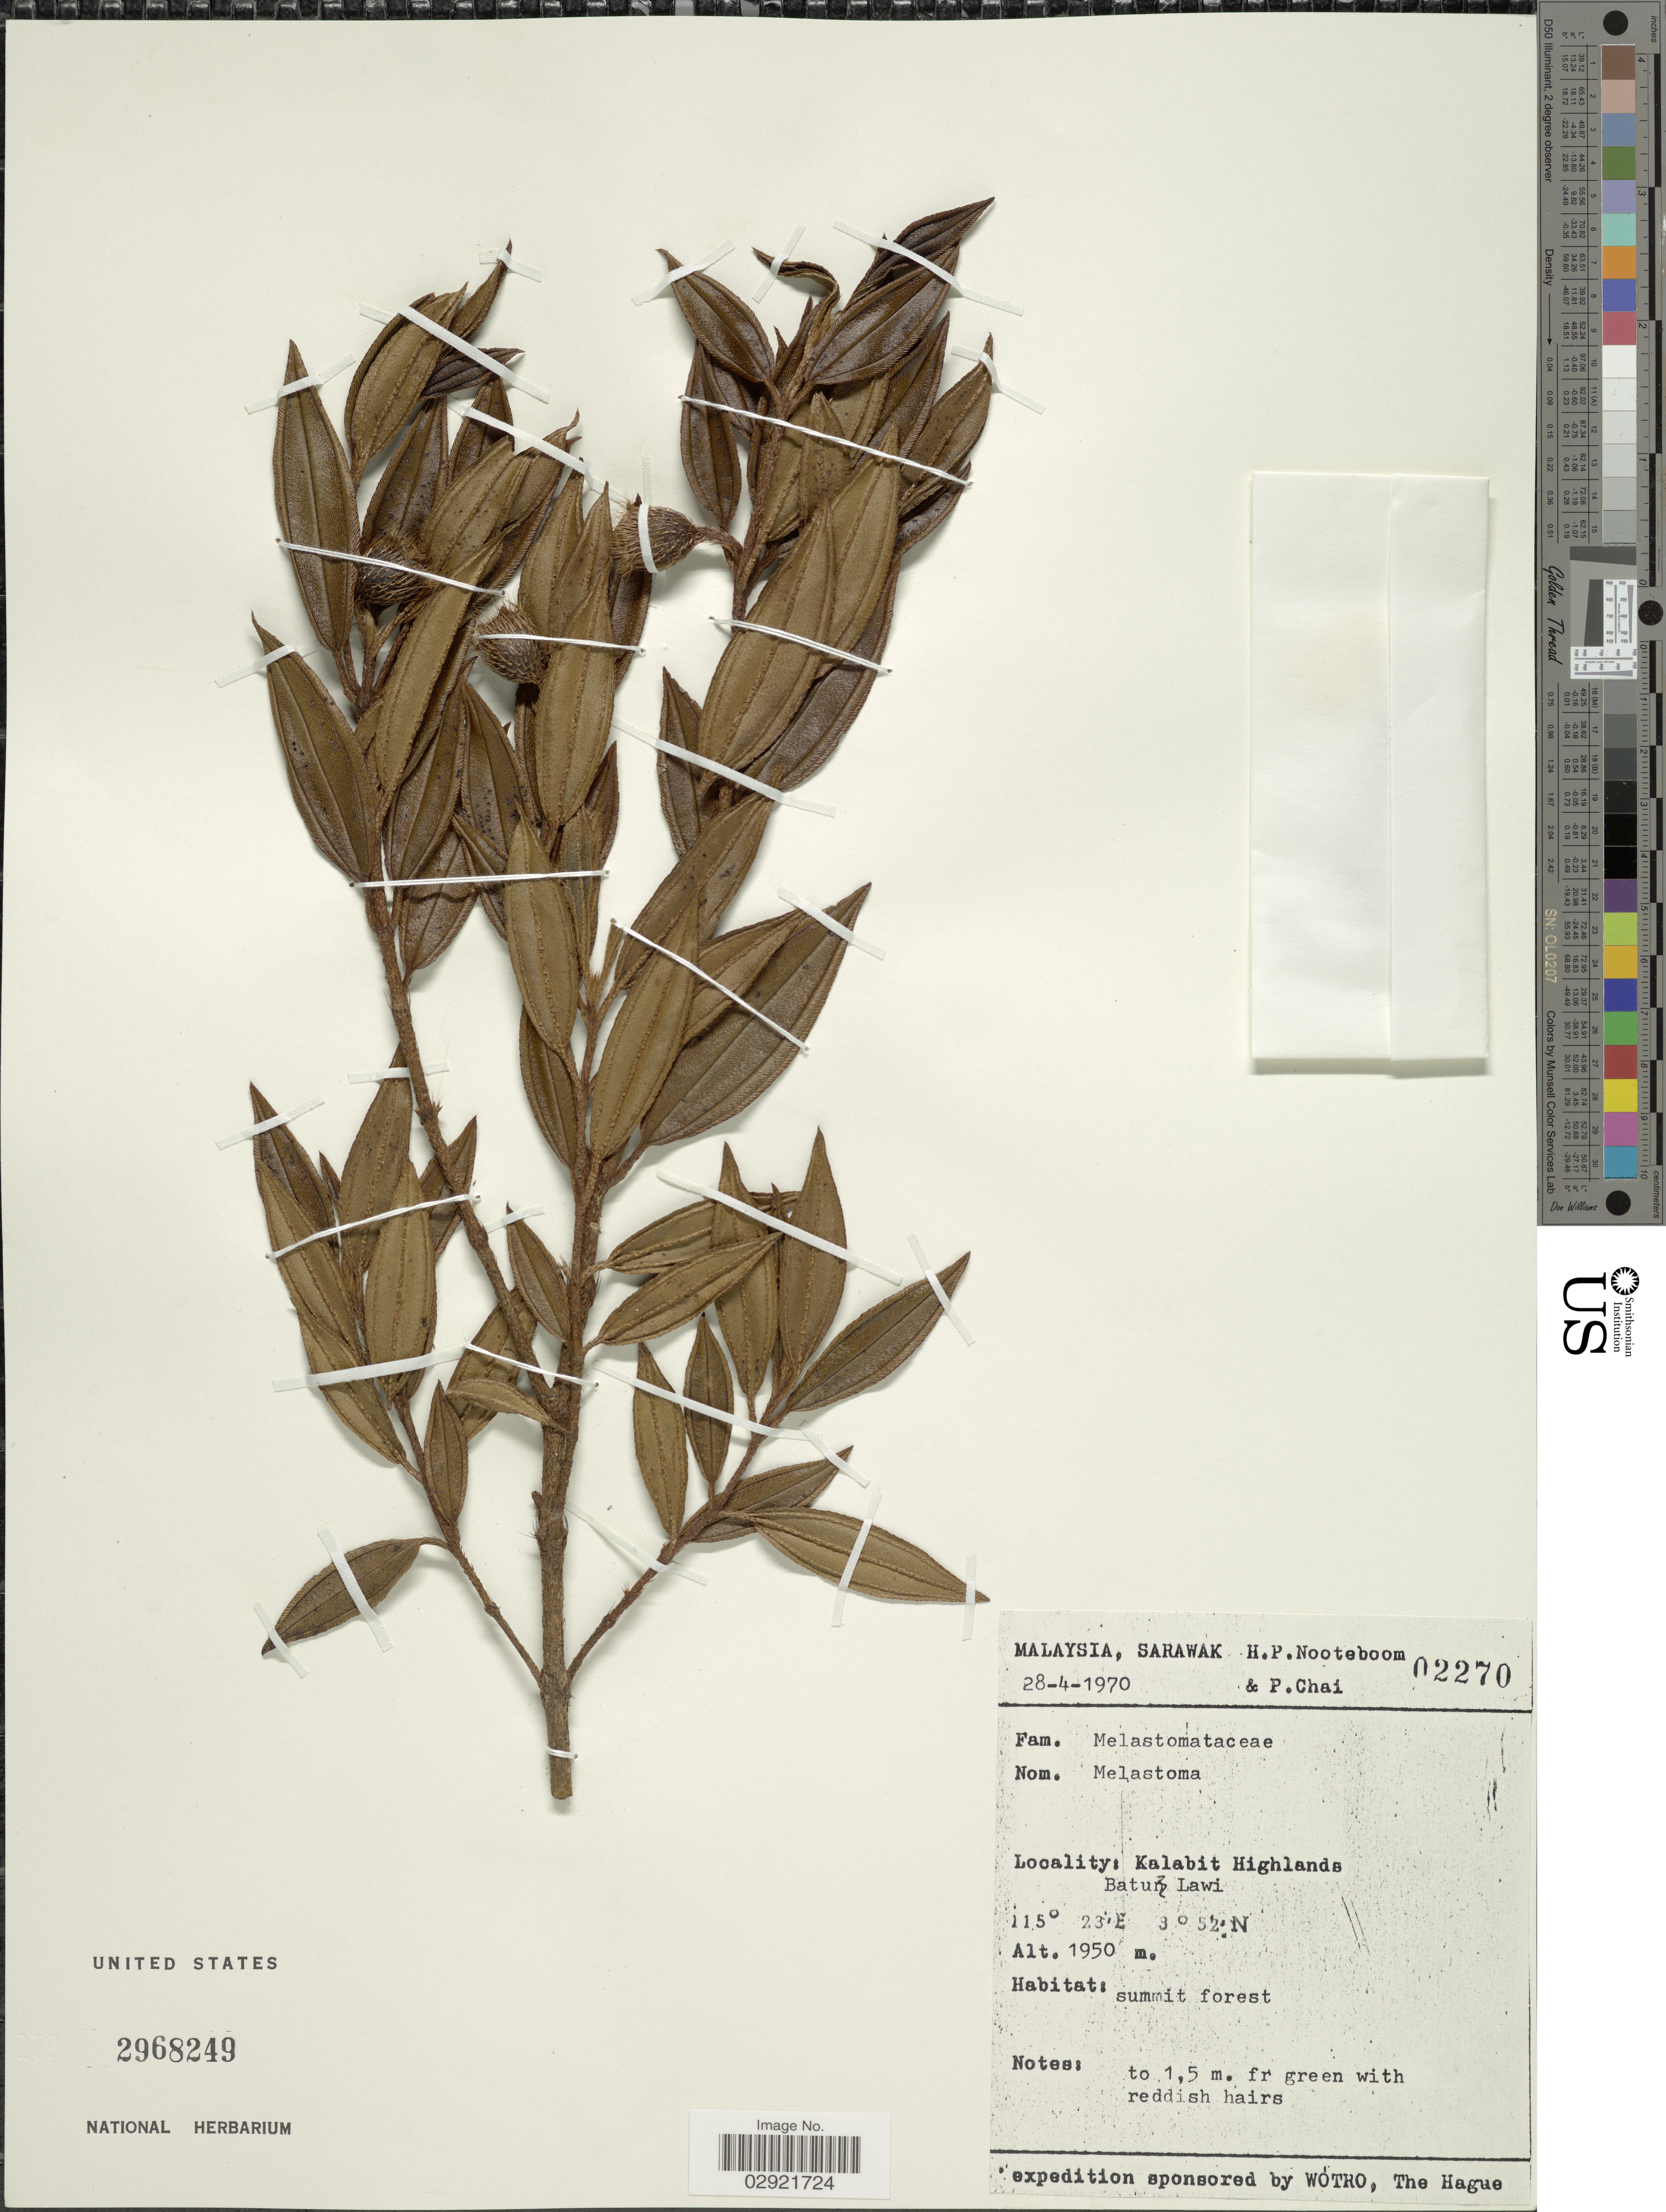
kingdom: Plantae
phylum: Tracheophyta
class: Magnoliopsida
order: Myrtales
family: Melastomataceae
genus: Melastoma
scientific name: Melastoma sp.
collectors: H. P. Nooteboom & P. Chai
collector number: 02270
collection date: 1970-04-28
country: Malaysia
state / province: Sarawak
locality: Kalabit Highlands. Batu Lawi.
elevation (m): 1950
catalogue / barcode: US 2968249